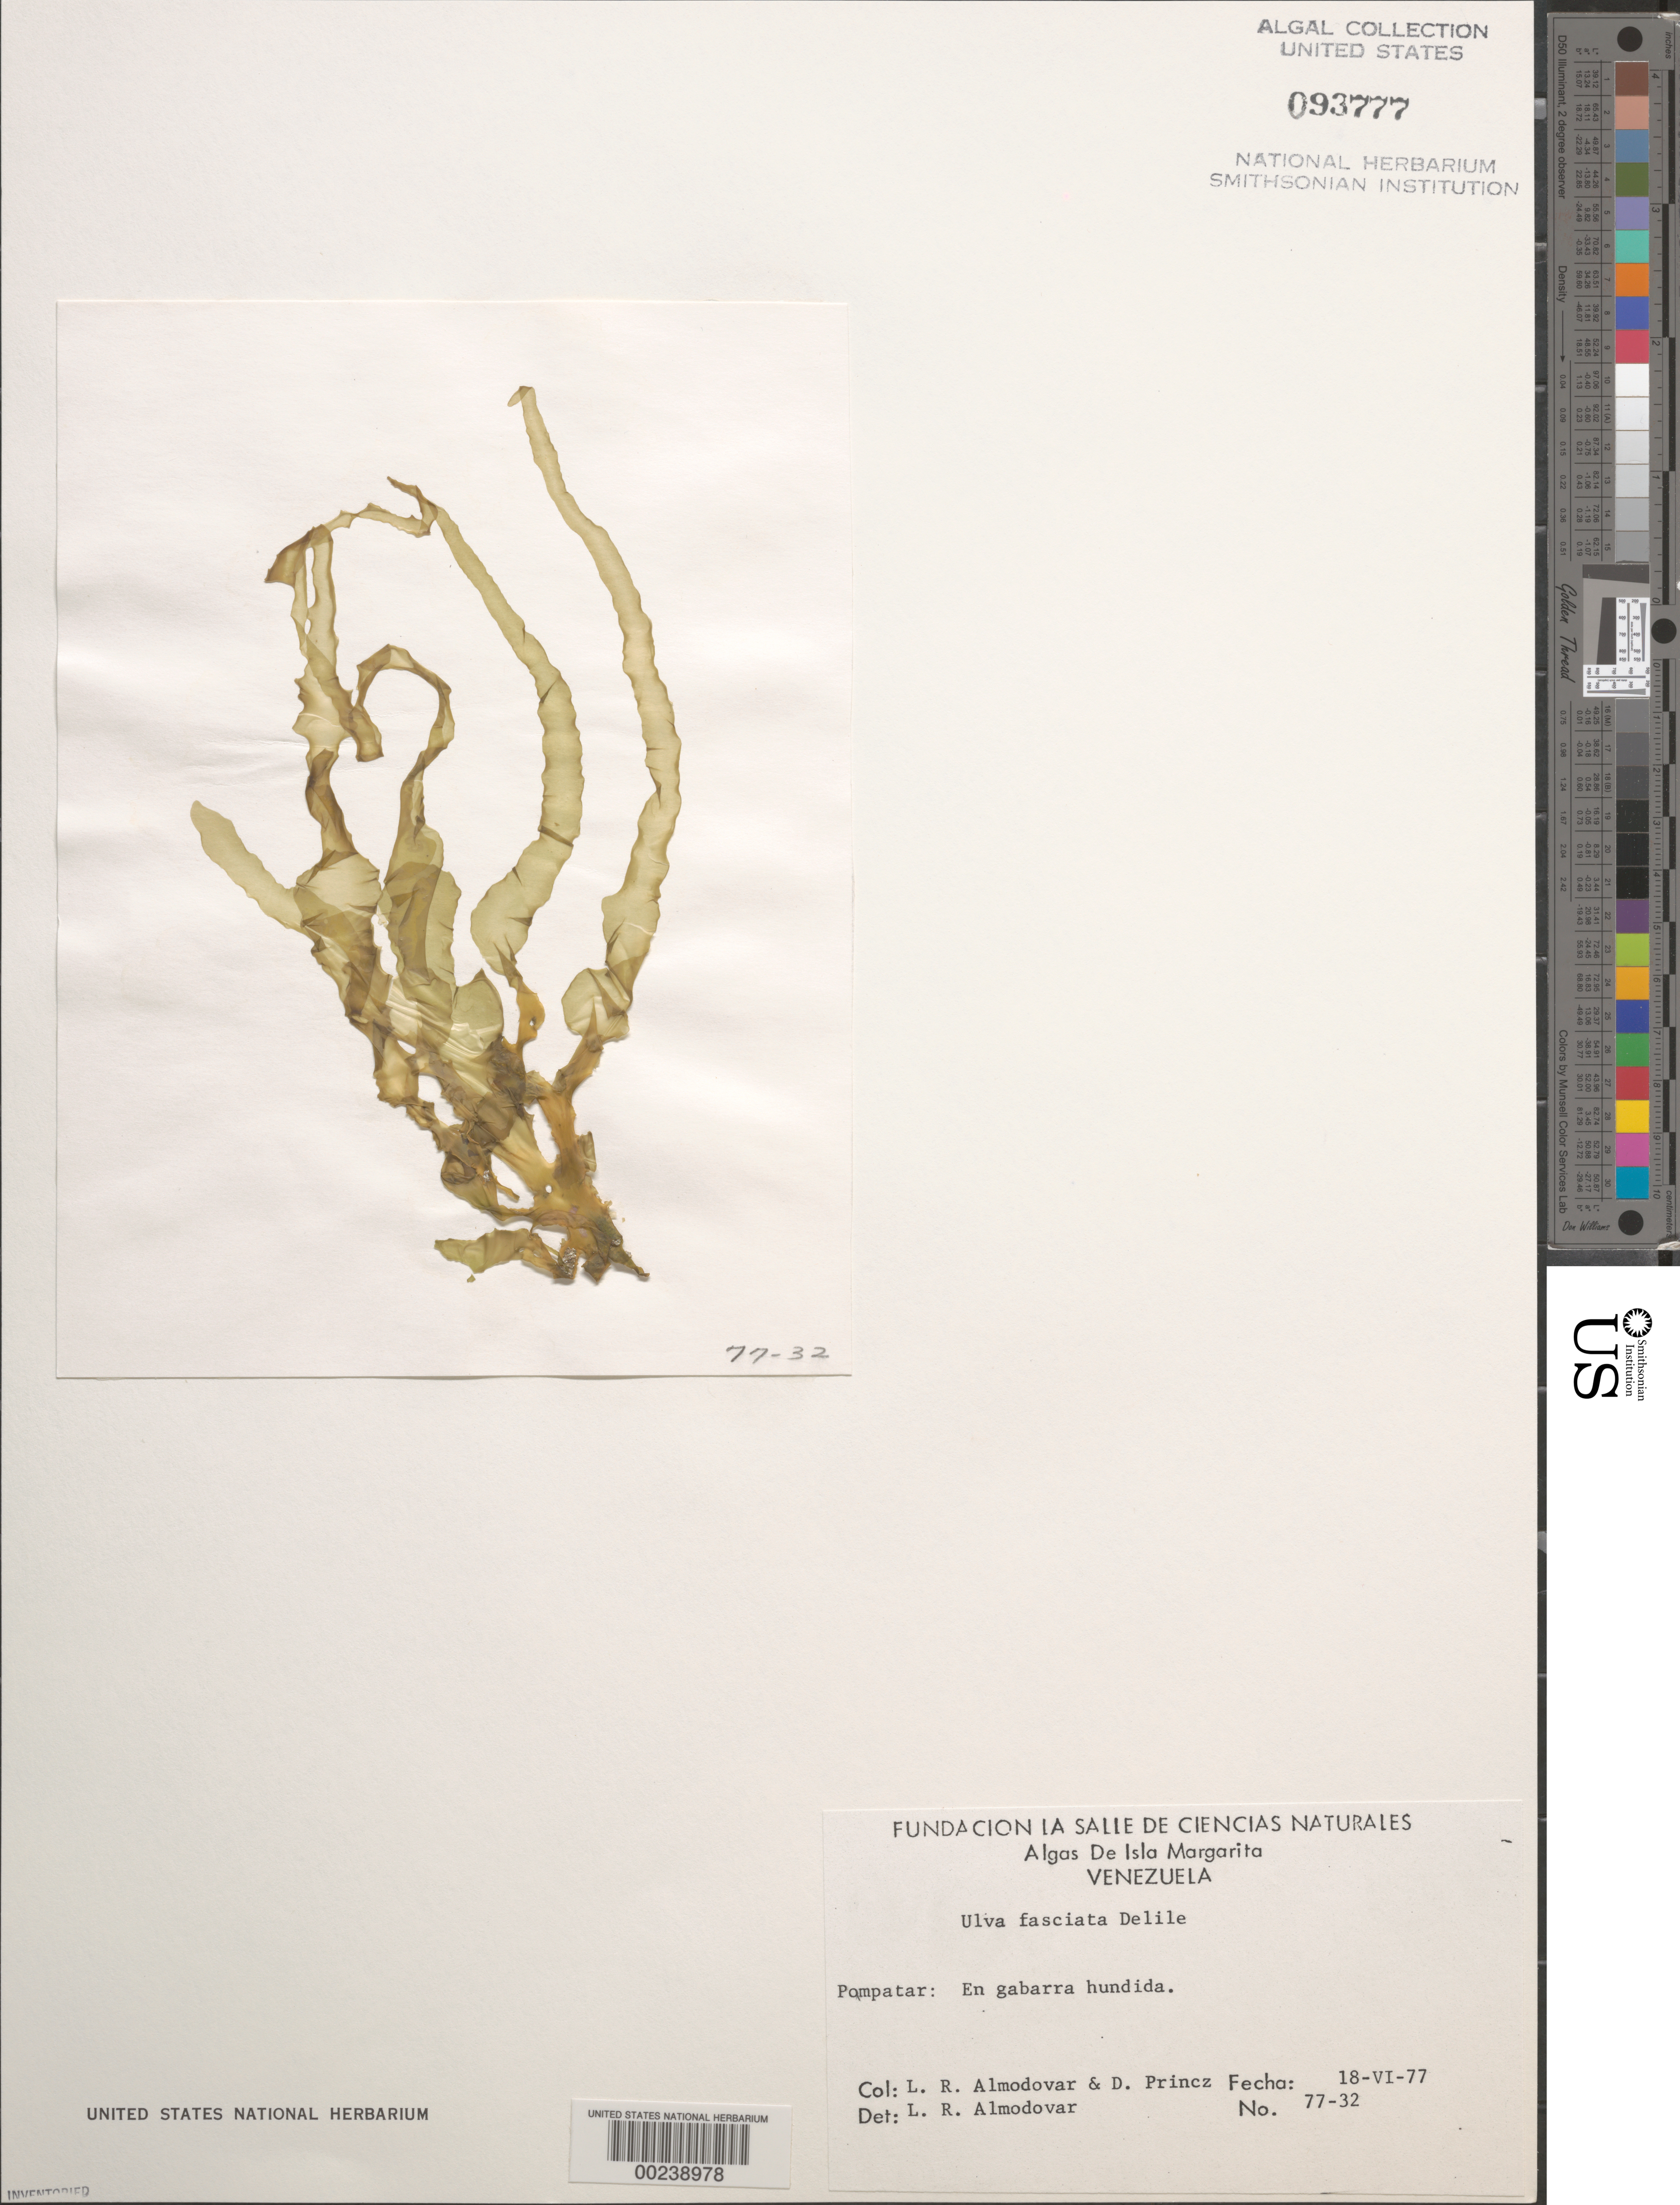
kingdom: Plantae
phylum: Chlorophyta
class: Ulvophyceae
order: Ulvales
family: Ulvaceae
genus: Ulva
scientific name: Ulva lactuca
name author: L.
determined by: Algae name updating Project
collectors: L. Almodovar & D. Princz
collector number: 77-32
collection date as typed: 18 Jun 1977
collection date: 1977-06-18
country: Venezuela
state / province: Nueva Esparta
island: Margarita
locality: Pampatar (Pompatar)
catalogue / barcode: US 93777